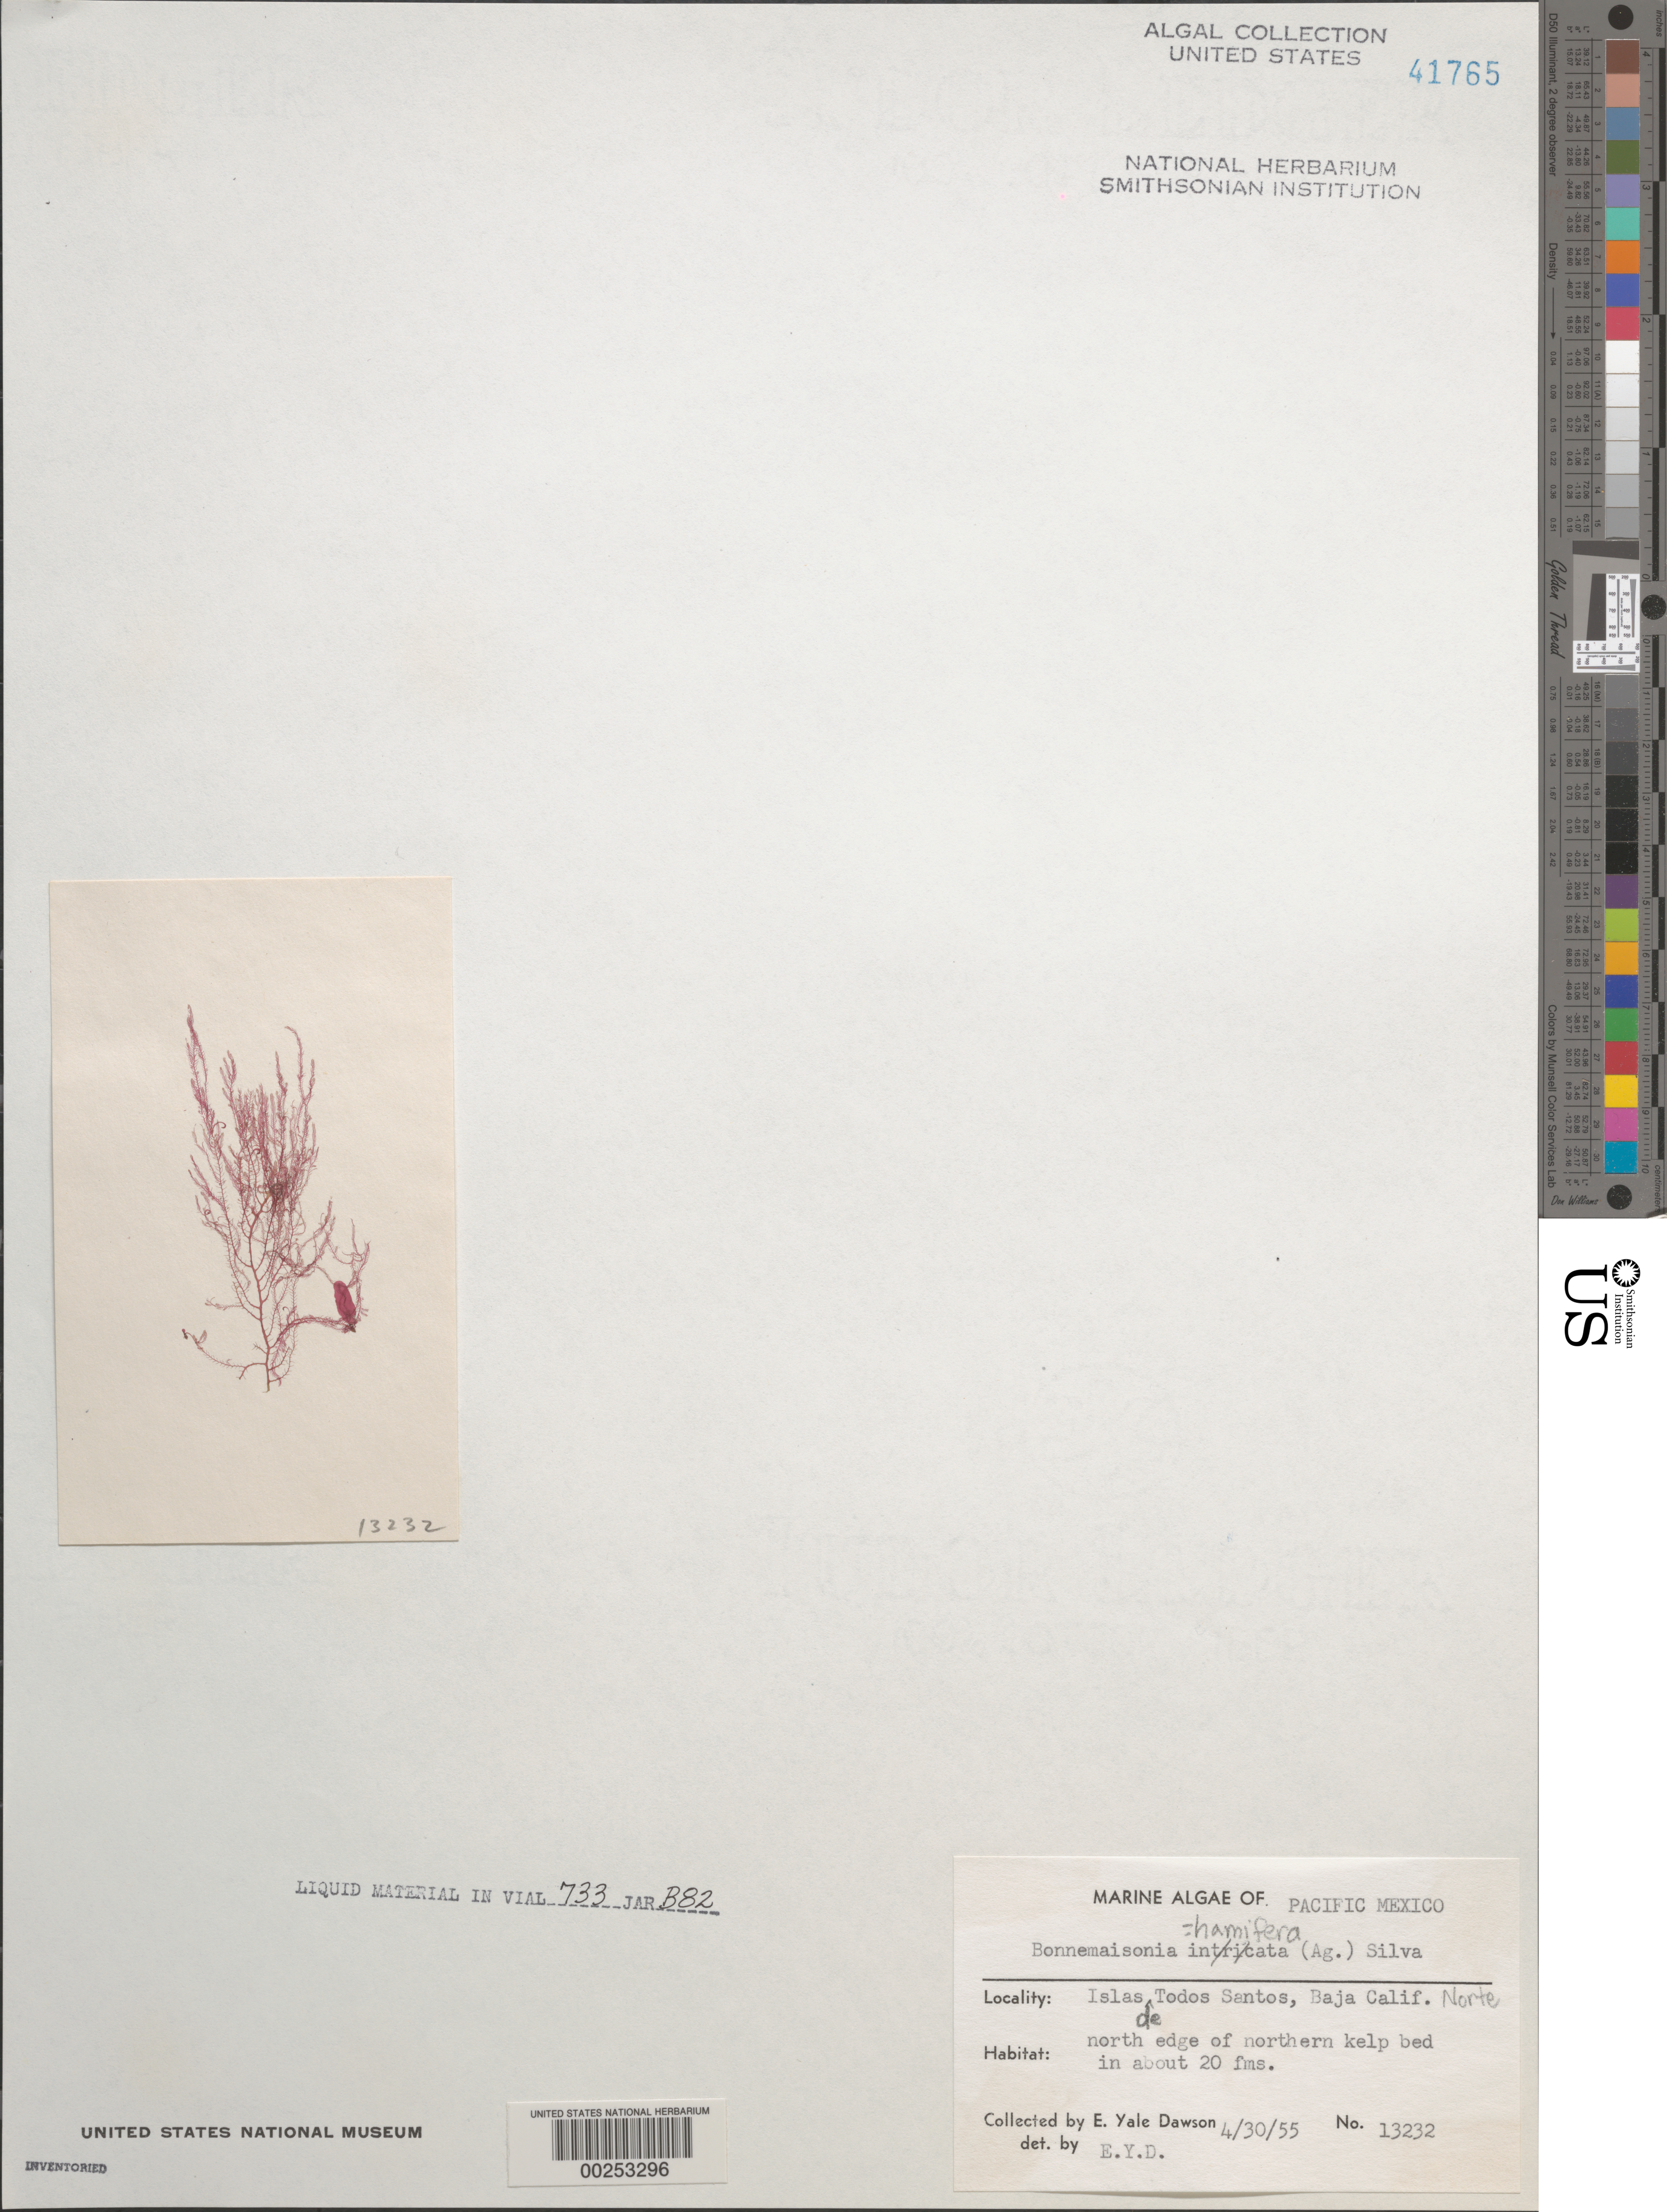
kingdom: Plantae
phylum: Rhodophyta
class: Florideophyceae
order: Bonnemaisoniales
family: Bonnemaisoniaceae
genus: Bonnemaisonia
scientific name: Bonnemaisonia hamifera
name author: P. Hariot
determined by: Dawson, E. Y.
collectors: E. Y. Dawson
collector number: EYD 13232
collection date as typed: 30 Apr 1955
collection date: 1955-04-30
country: Mexico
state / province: Baja California Norte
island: Islas de Todos Santos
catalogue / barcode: US 41765